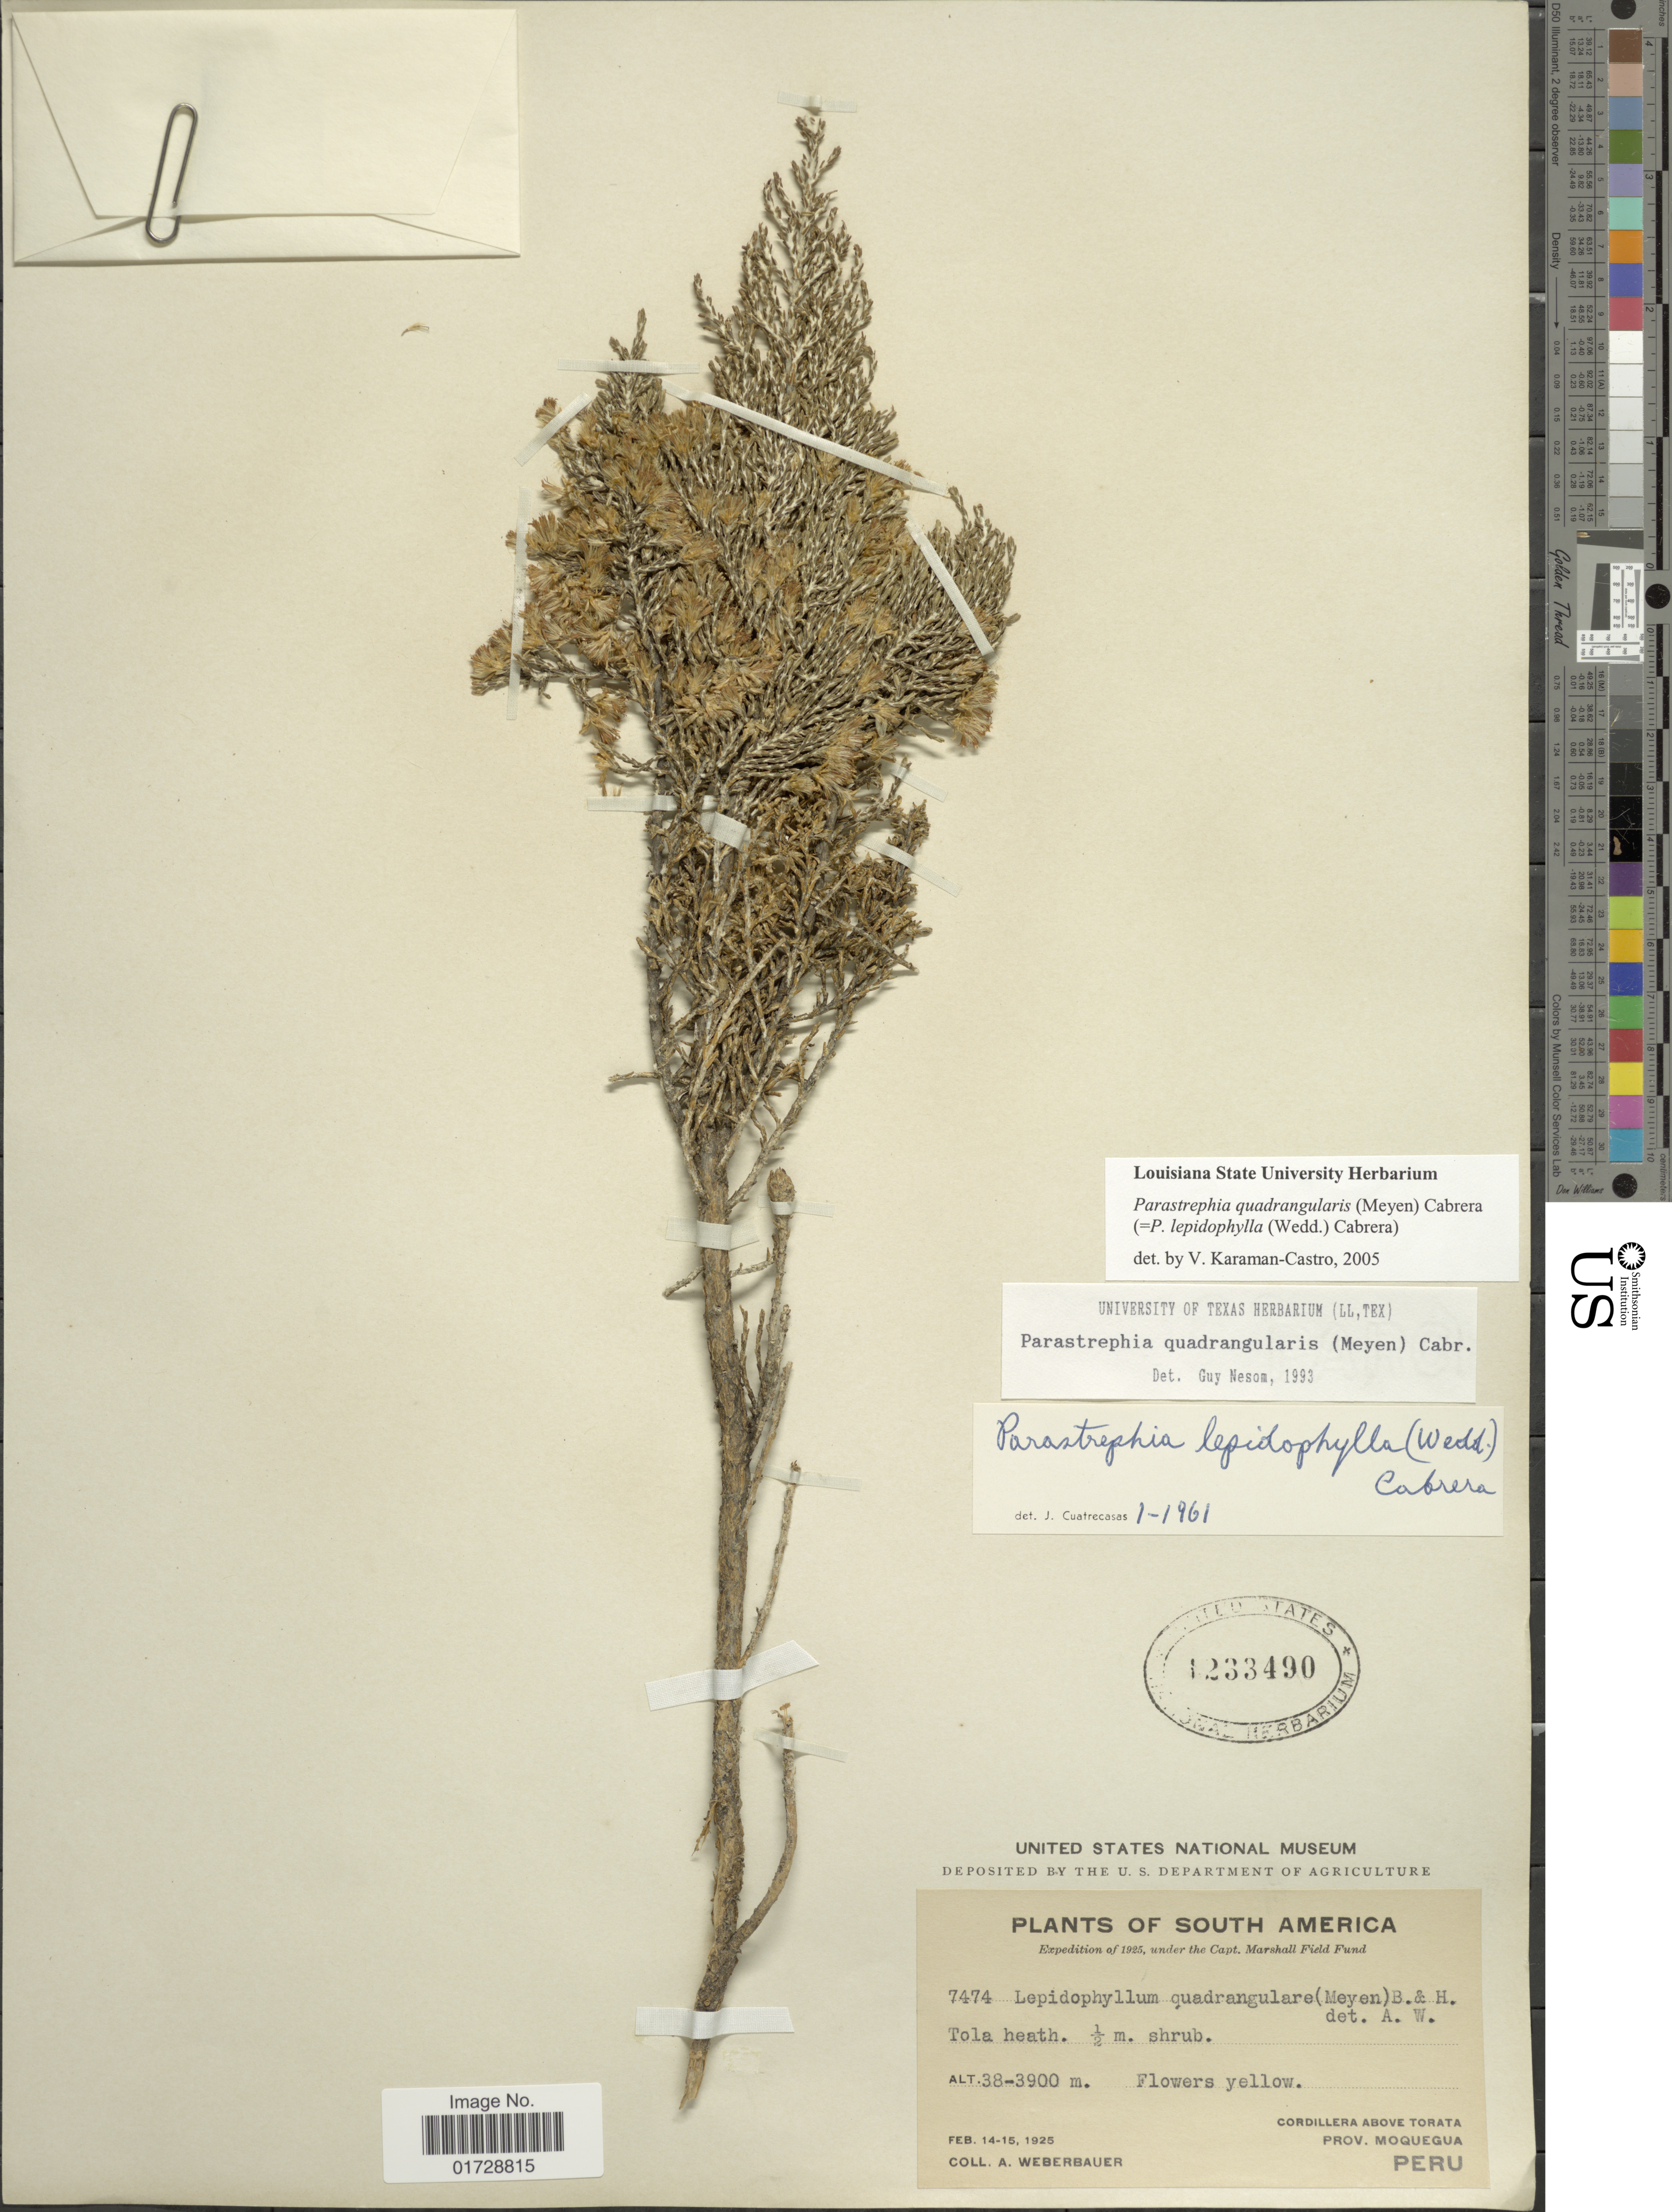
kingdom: Plantae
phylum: Tracheophyta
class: Magnoliopsida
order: Asterales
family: Asteraceae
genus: Parastrephia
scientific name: Parastrephia lepidophylla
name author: (Wedd.) Cabrera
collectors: A. Weberbauer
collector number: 7474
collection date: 1925-02-14/1925-02-15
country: Peru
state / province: Moquegua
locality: South America, Cordillera above Torata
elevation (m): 3800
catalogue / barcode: US 1233490